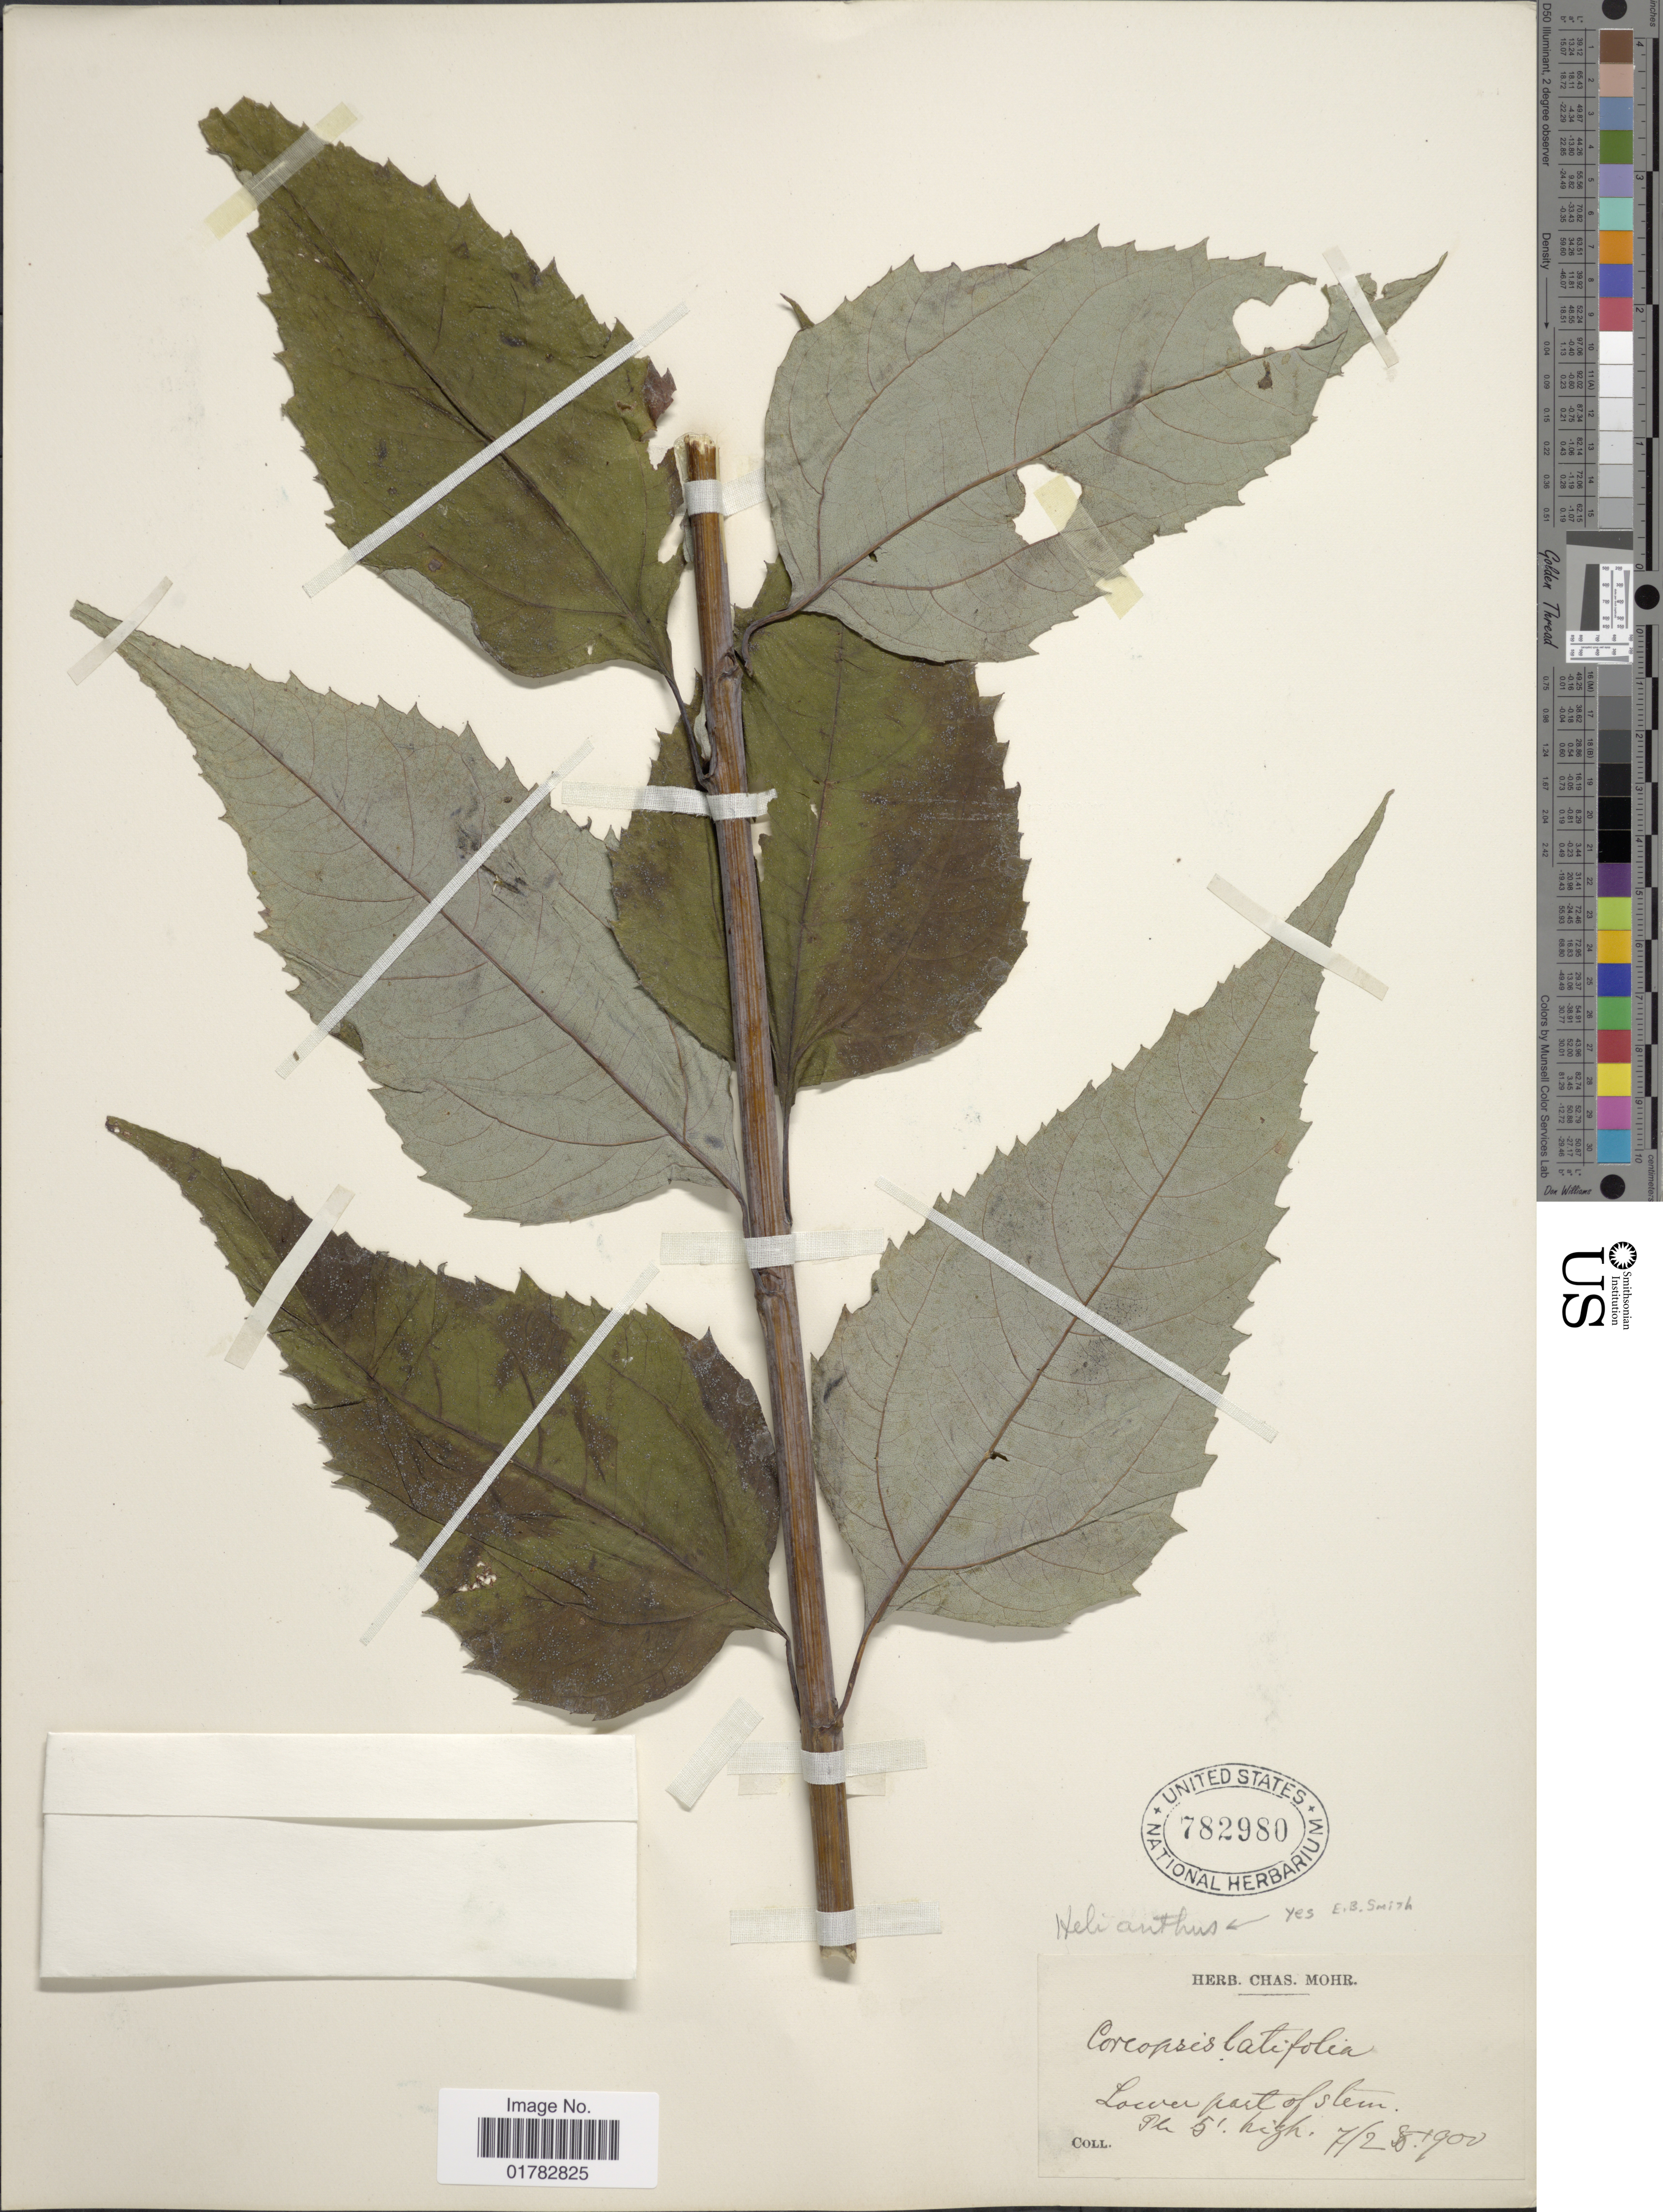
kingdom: Plantae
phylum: Tracheophyta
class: Magnoliopsida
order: Asterales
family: Asteraceae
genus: Coreopsis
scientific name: Coreopsis latifolia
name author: Michx.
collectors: ex herb. C. Mohr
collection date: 1900-07-20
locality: Lower part of of stern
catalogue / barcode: US 782980